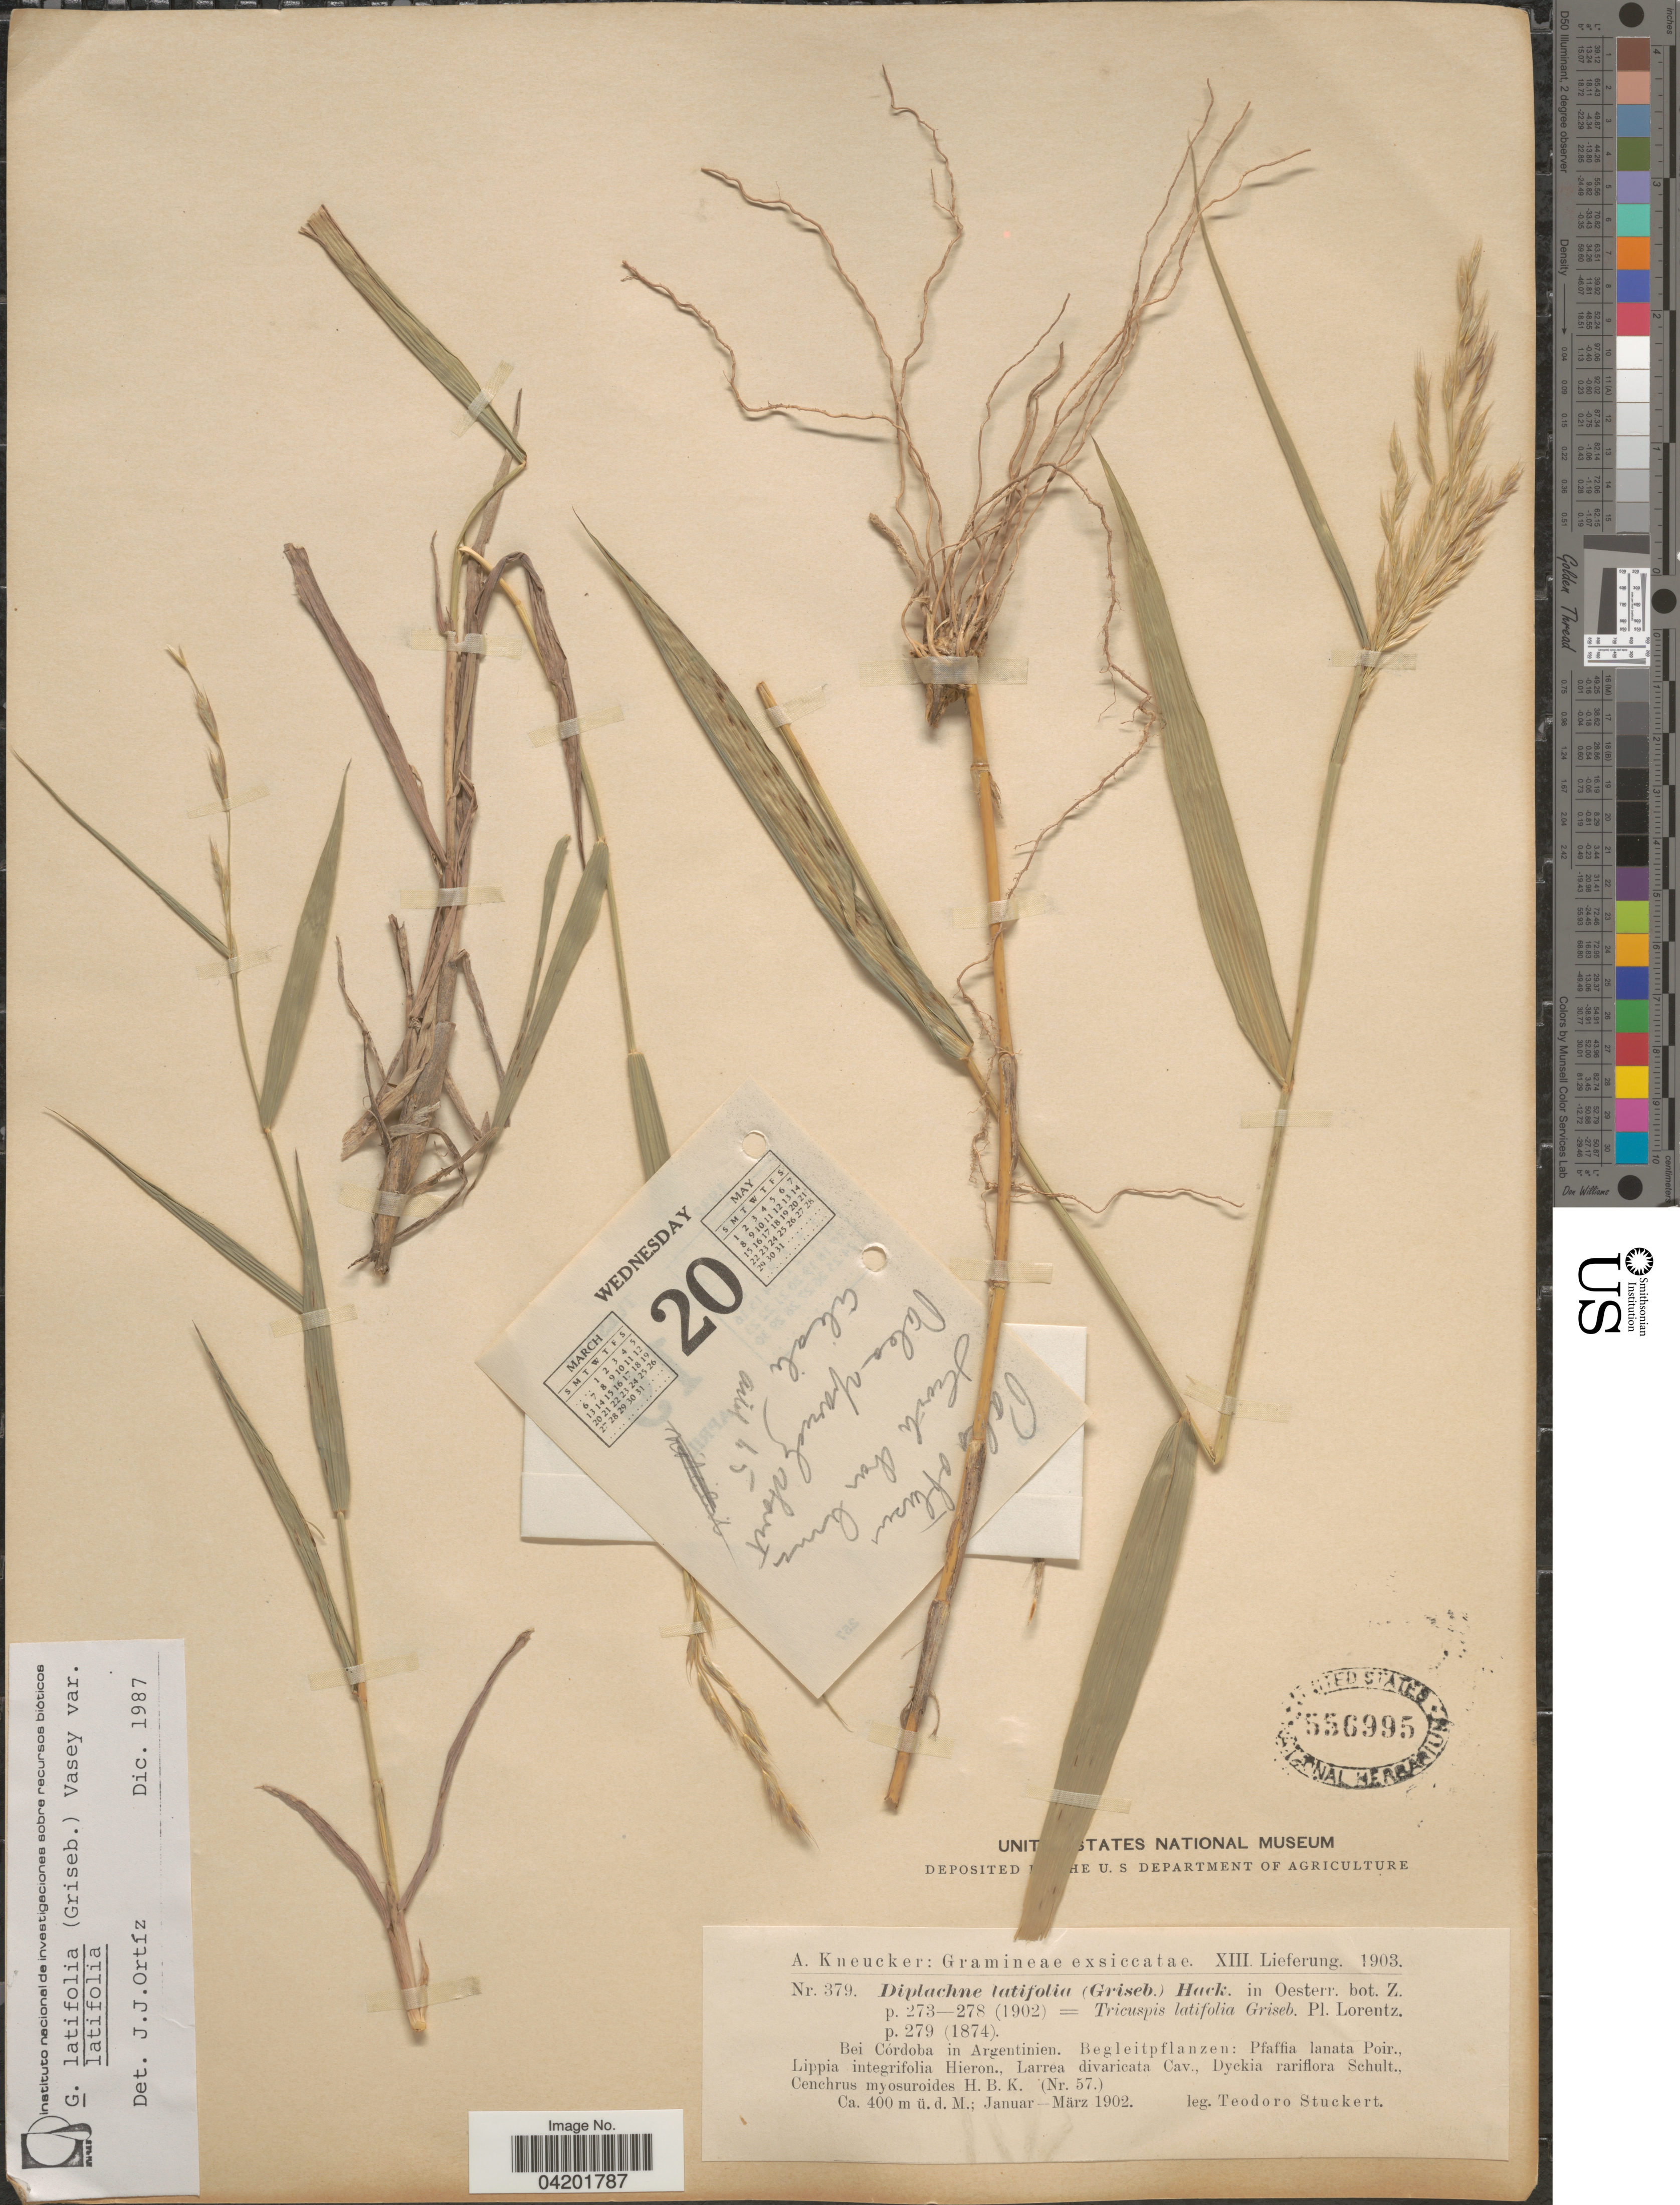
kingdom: Plantae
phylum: Tracheophyta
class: Liliopsida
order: Poales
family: Poaceae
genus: Gouinia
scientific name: Gouinia latifolia var. latifolia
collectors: T. Stuckert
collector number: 379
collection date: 1902-01/1902-03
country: Argentina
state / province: Cordoba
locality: Bei Córdoba.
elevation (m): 400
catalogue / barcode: US 556995